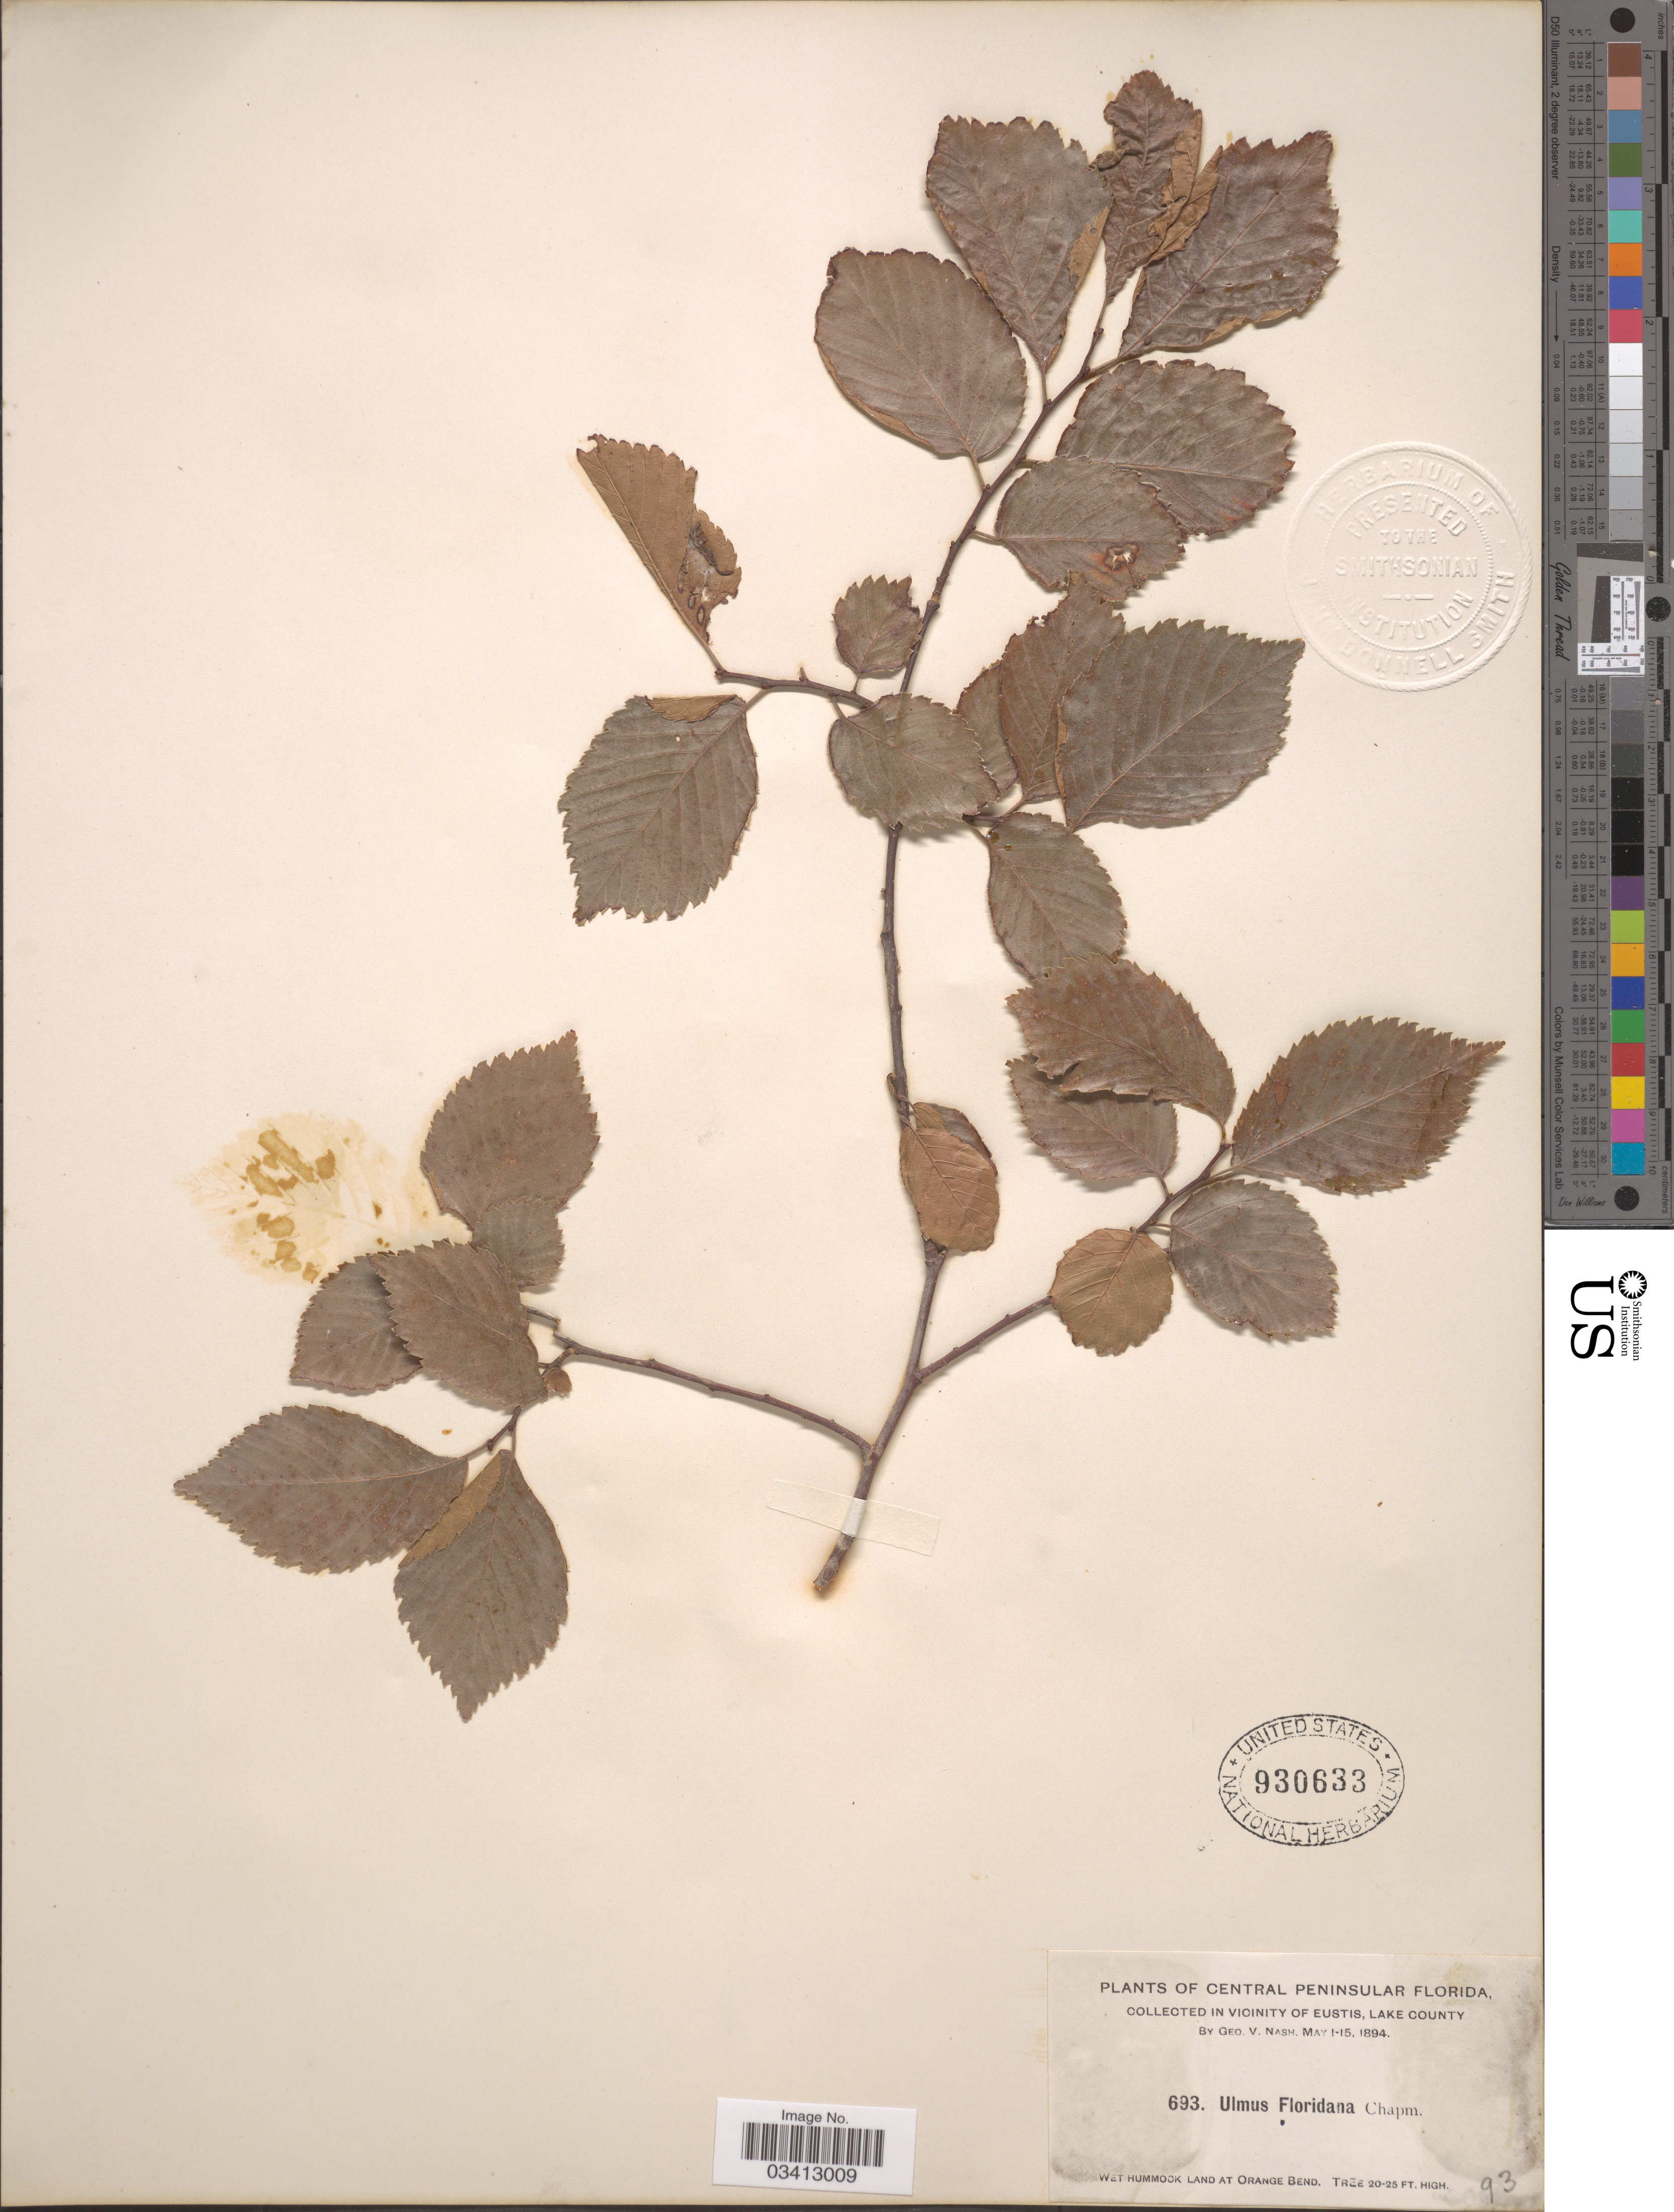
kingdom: Plantae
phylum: Tracheophyta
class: Magnoliopsida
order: Rosales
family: Ulmaceae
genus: Ulmus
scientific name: Ulmus americana var. floridana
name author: (Chapm.) Little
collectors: G. V. Nash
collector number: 693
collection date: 1894-05-01/1894-05-15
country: United States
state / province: Florida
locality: Central Peninsular Florida. In vicinity of Eustis, Lake County. Wet Hummock Land at Orange Bend.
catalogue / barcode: US 930633